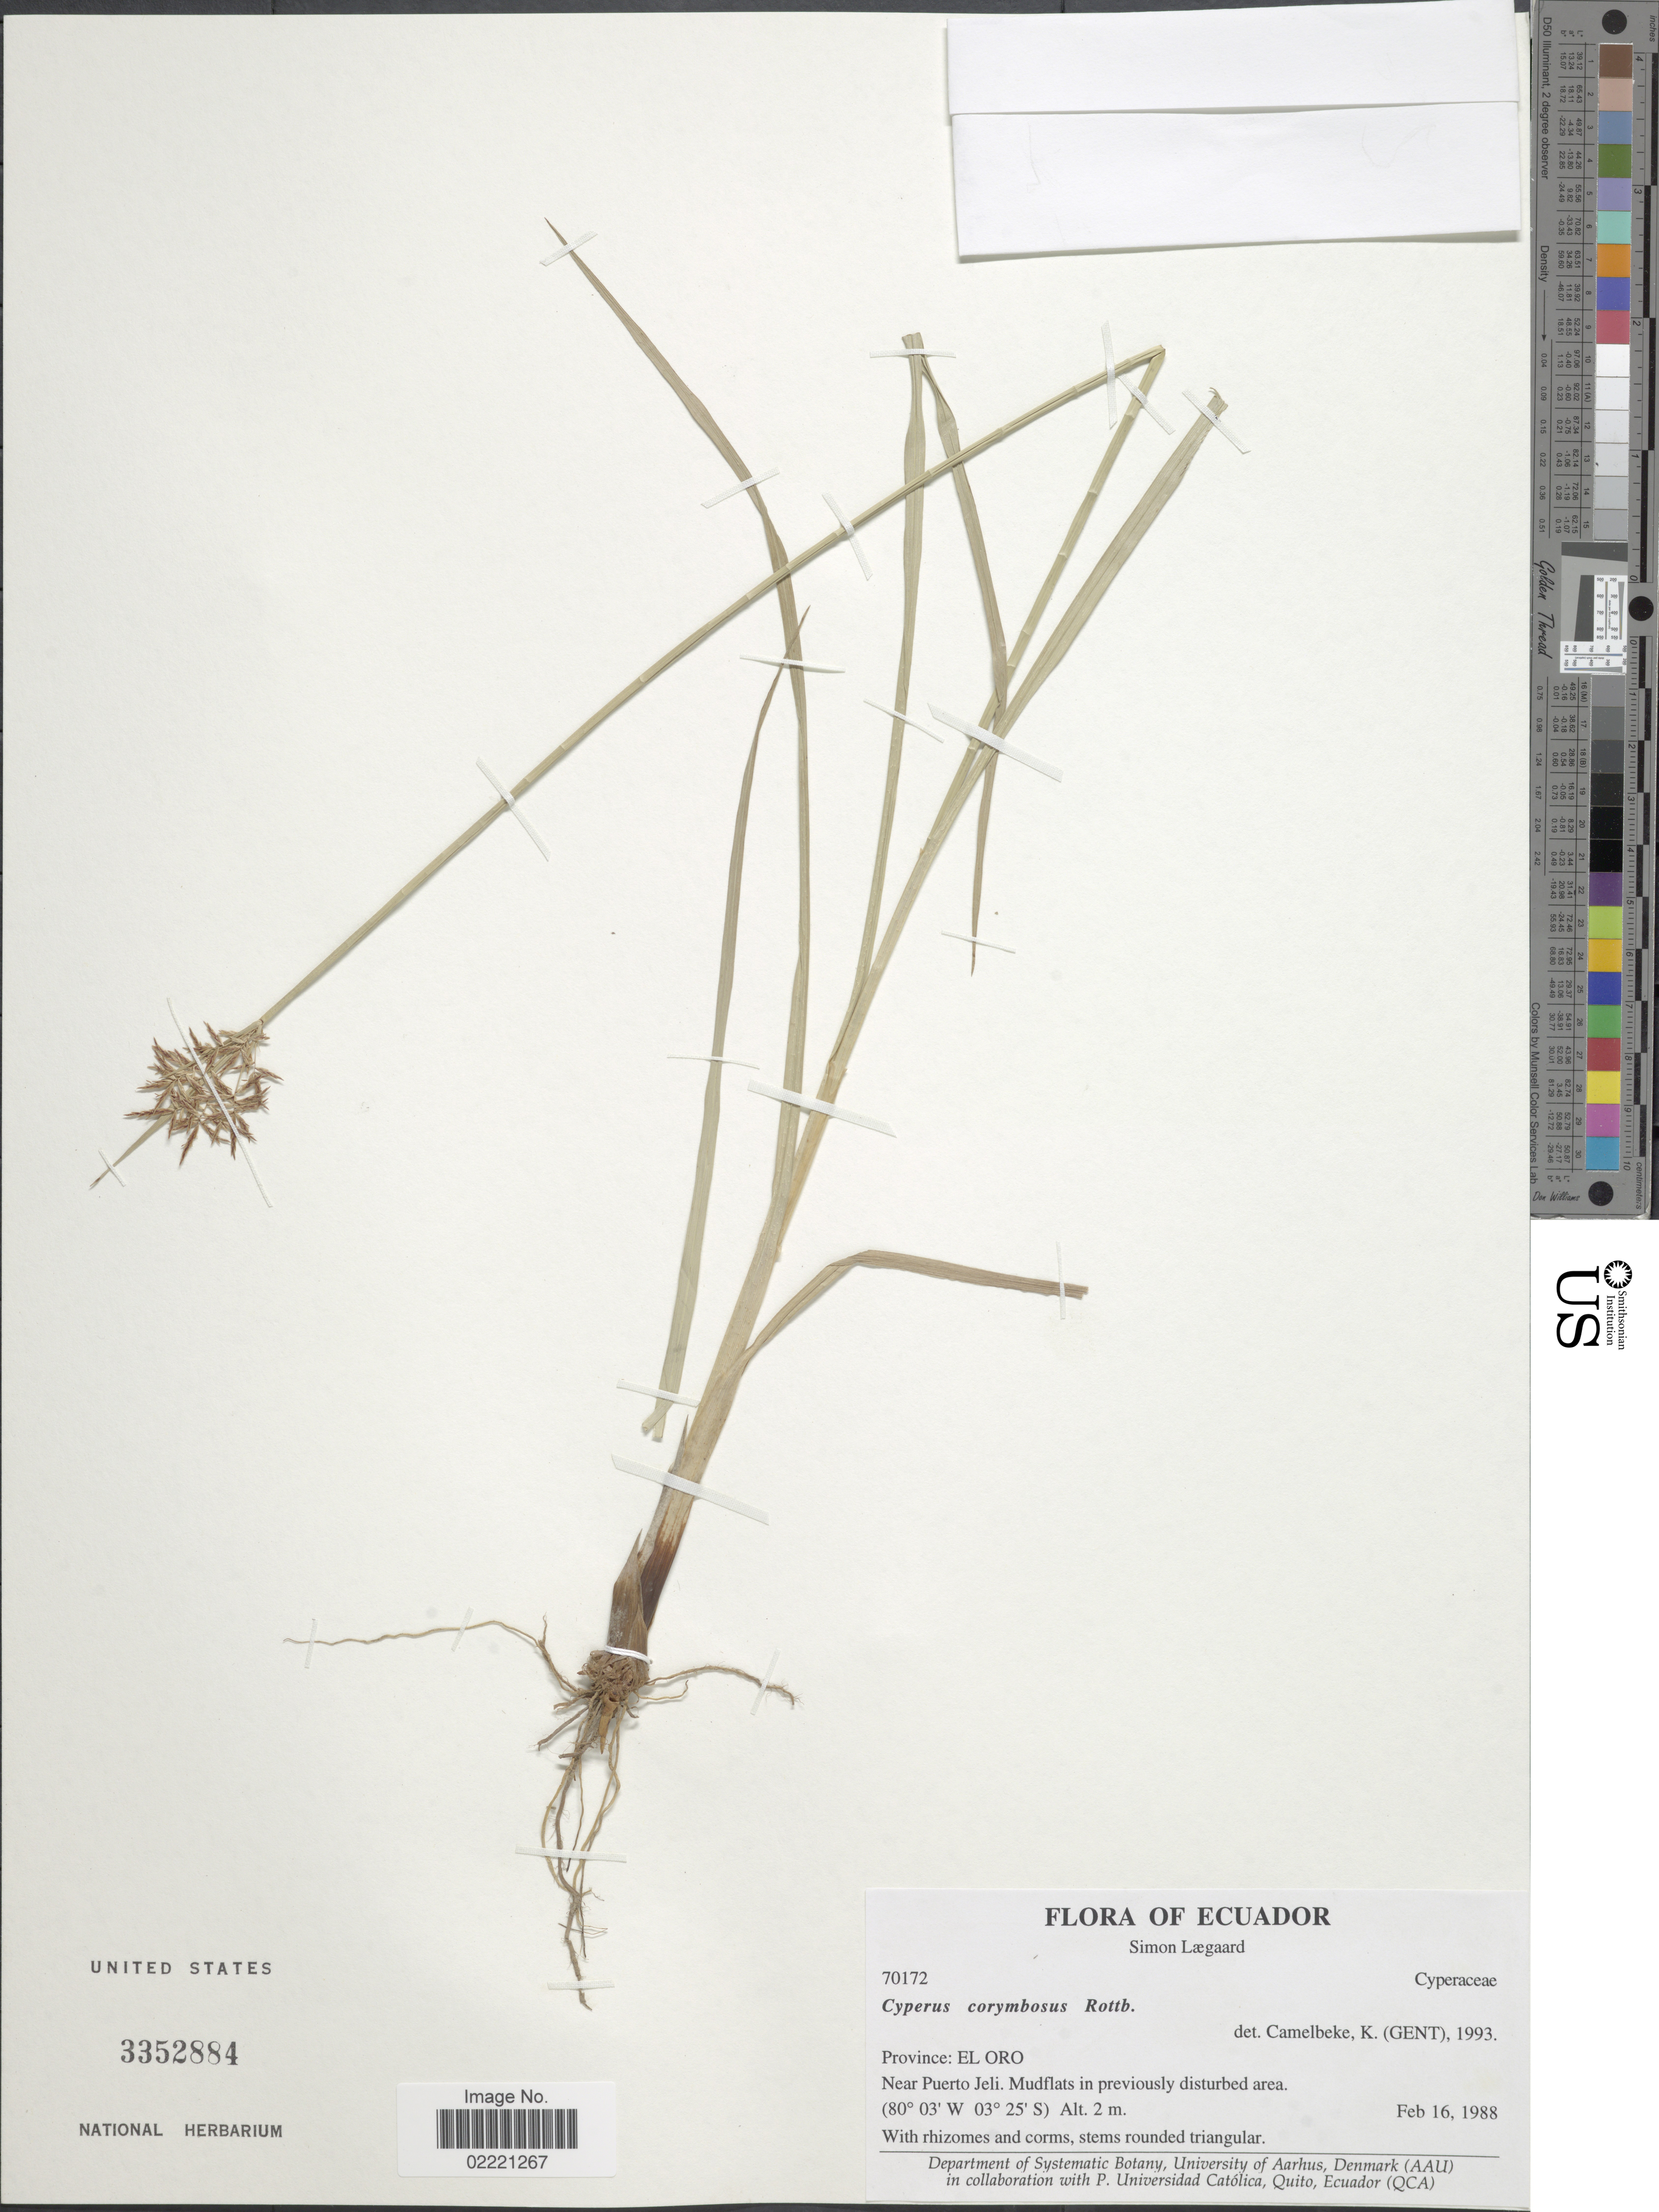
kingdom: Plantae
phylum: Tracheophyta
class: Liliopsida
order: Poales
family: Cyperaceae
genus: Cyperus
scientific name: Cyperus corymbosus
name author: Rottb.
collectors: S. Lægaard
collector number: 70172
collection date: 1988-02-16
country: Ecuador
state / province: El Oro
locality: Near Puerto Jeli, Mudflats in previously disturbed area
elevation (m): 2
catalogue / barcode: US 3352884